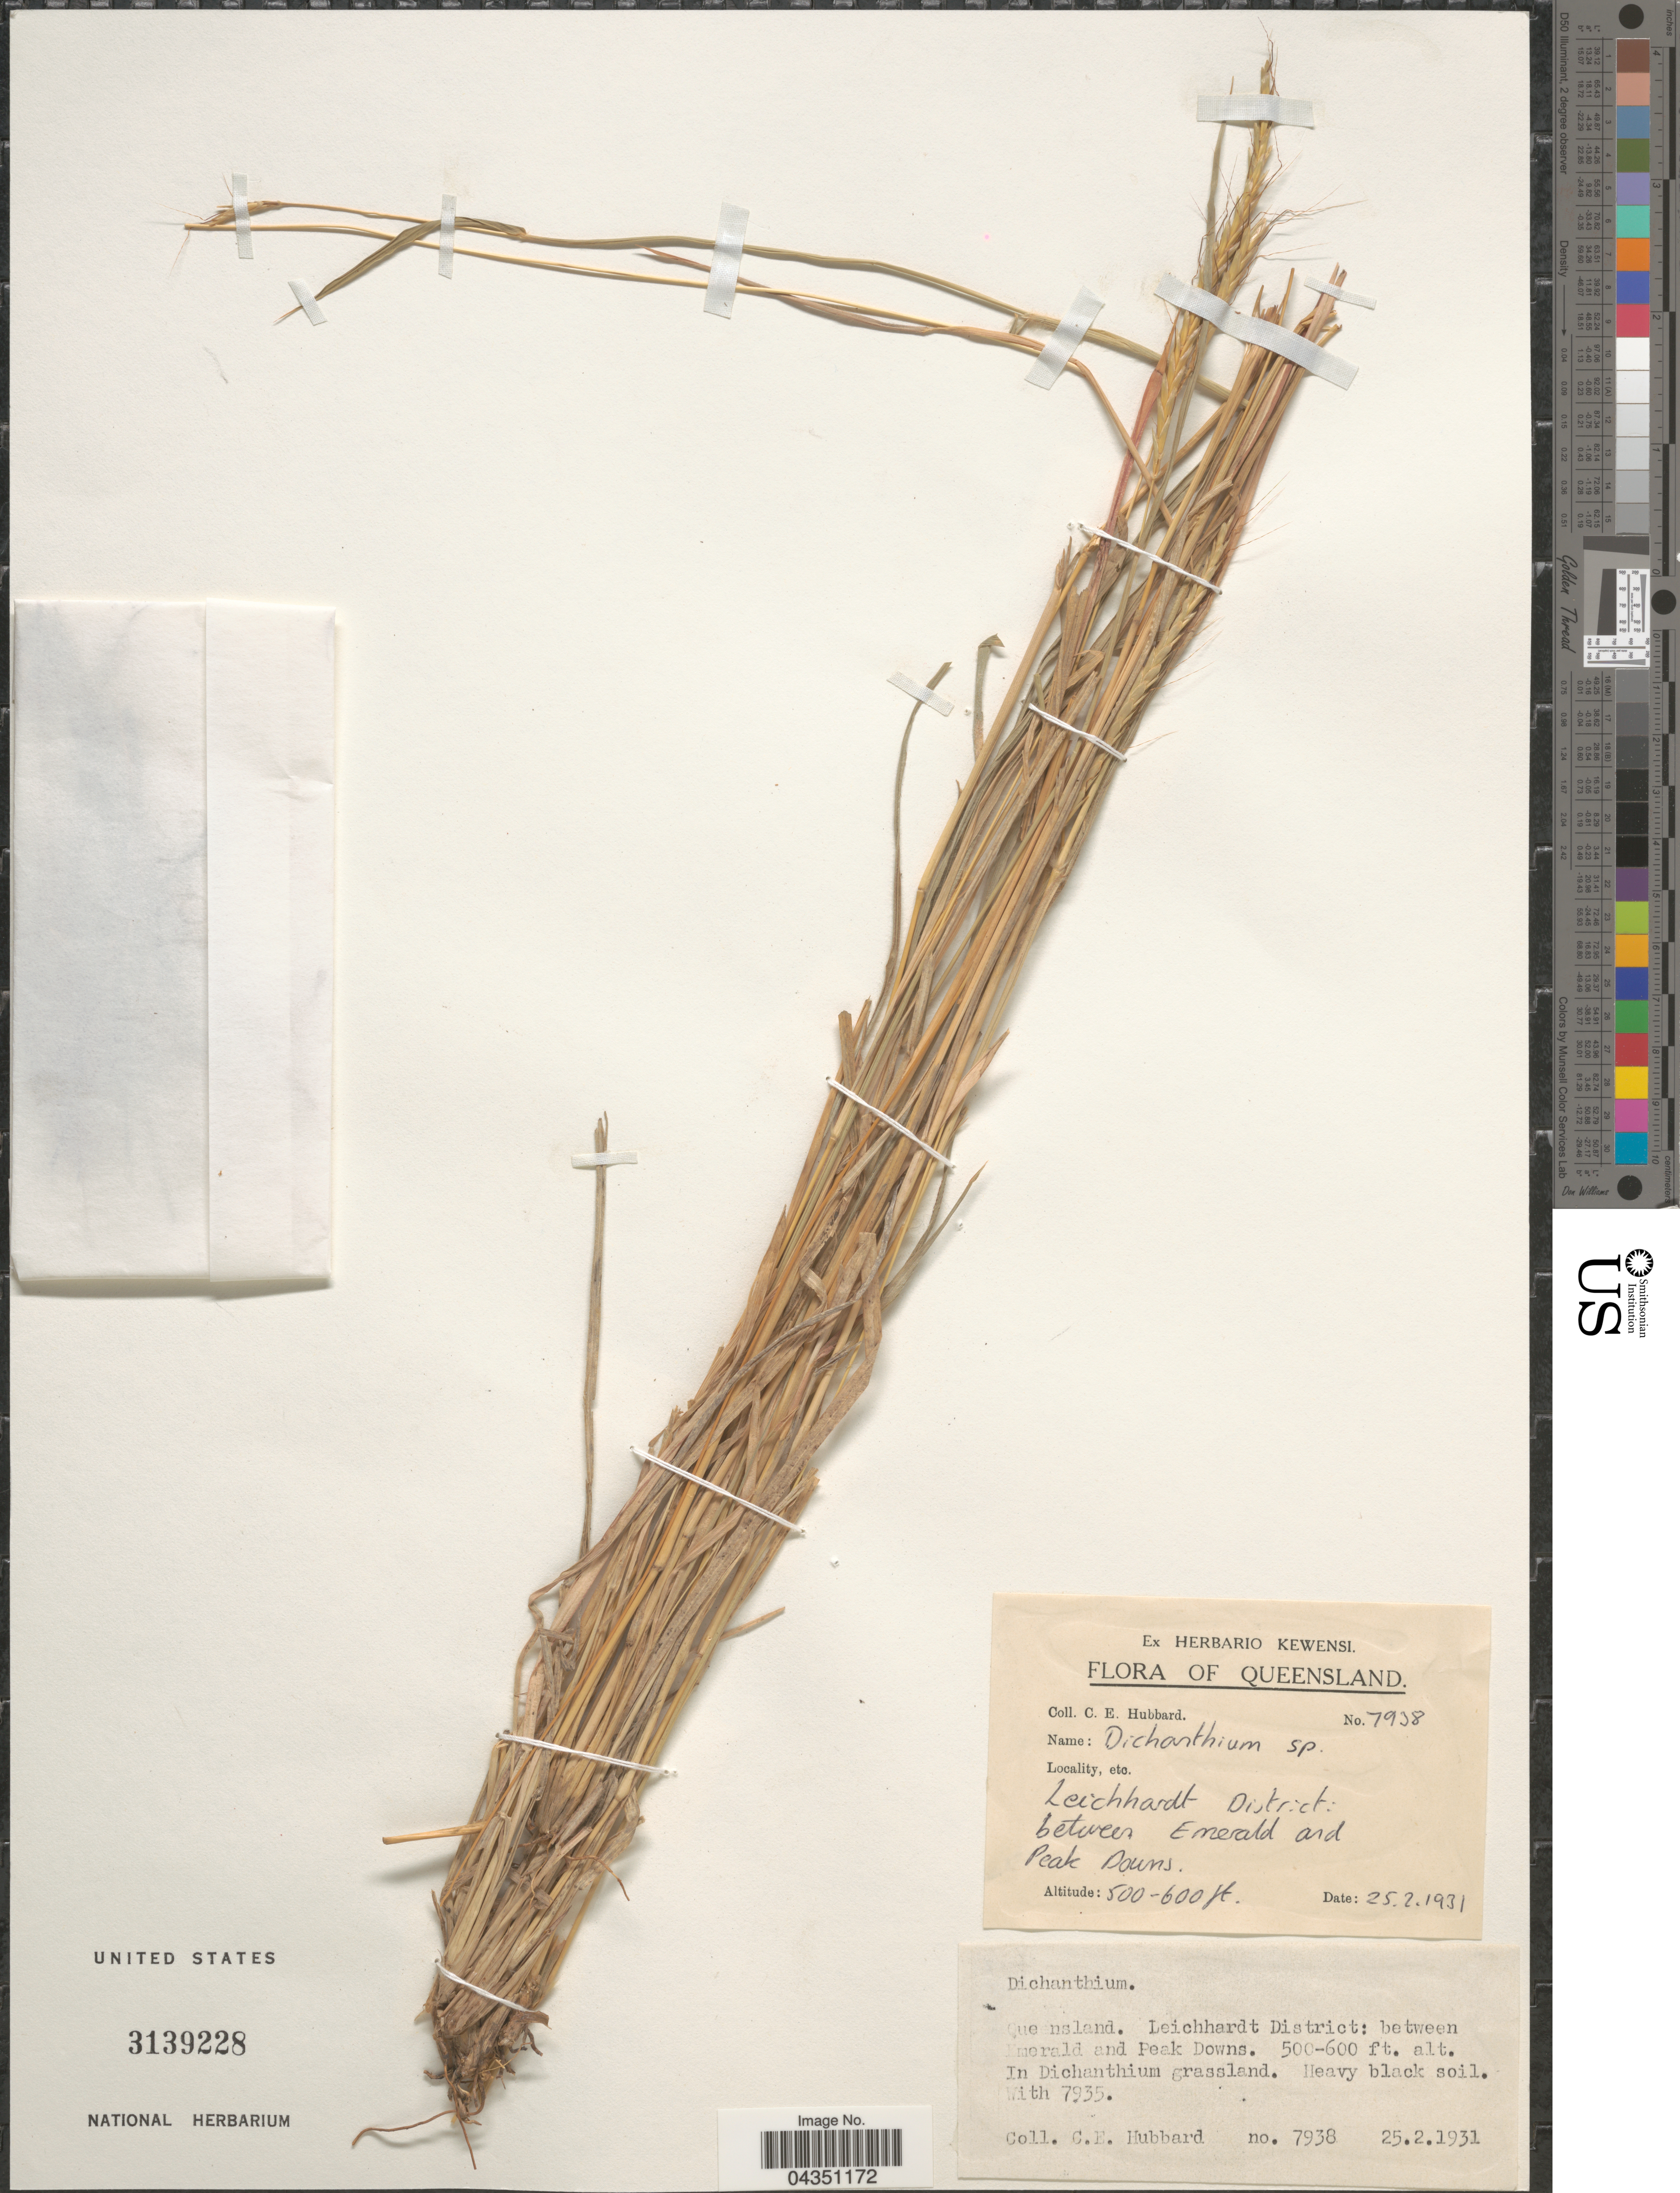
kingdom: Plantae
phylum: Tracheophyta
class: Liliopsida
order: Poales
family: Poaceae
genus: Dichanthium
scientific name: Dichanthium sp.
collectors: C. E. Hubbard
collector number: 7938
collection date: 1931-02-25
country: Australia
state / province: Queensland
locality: Leichardt District: between Emerald and Peak Downs.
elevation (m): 152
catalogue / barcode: US 3139228